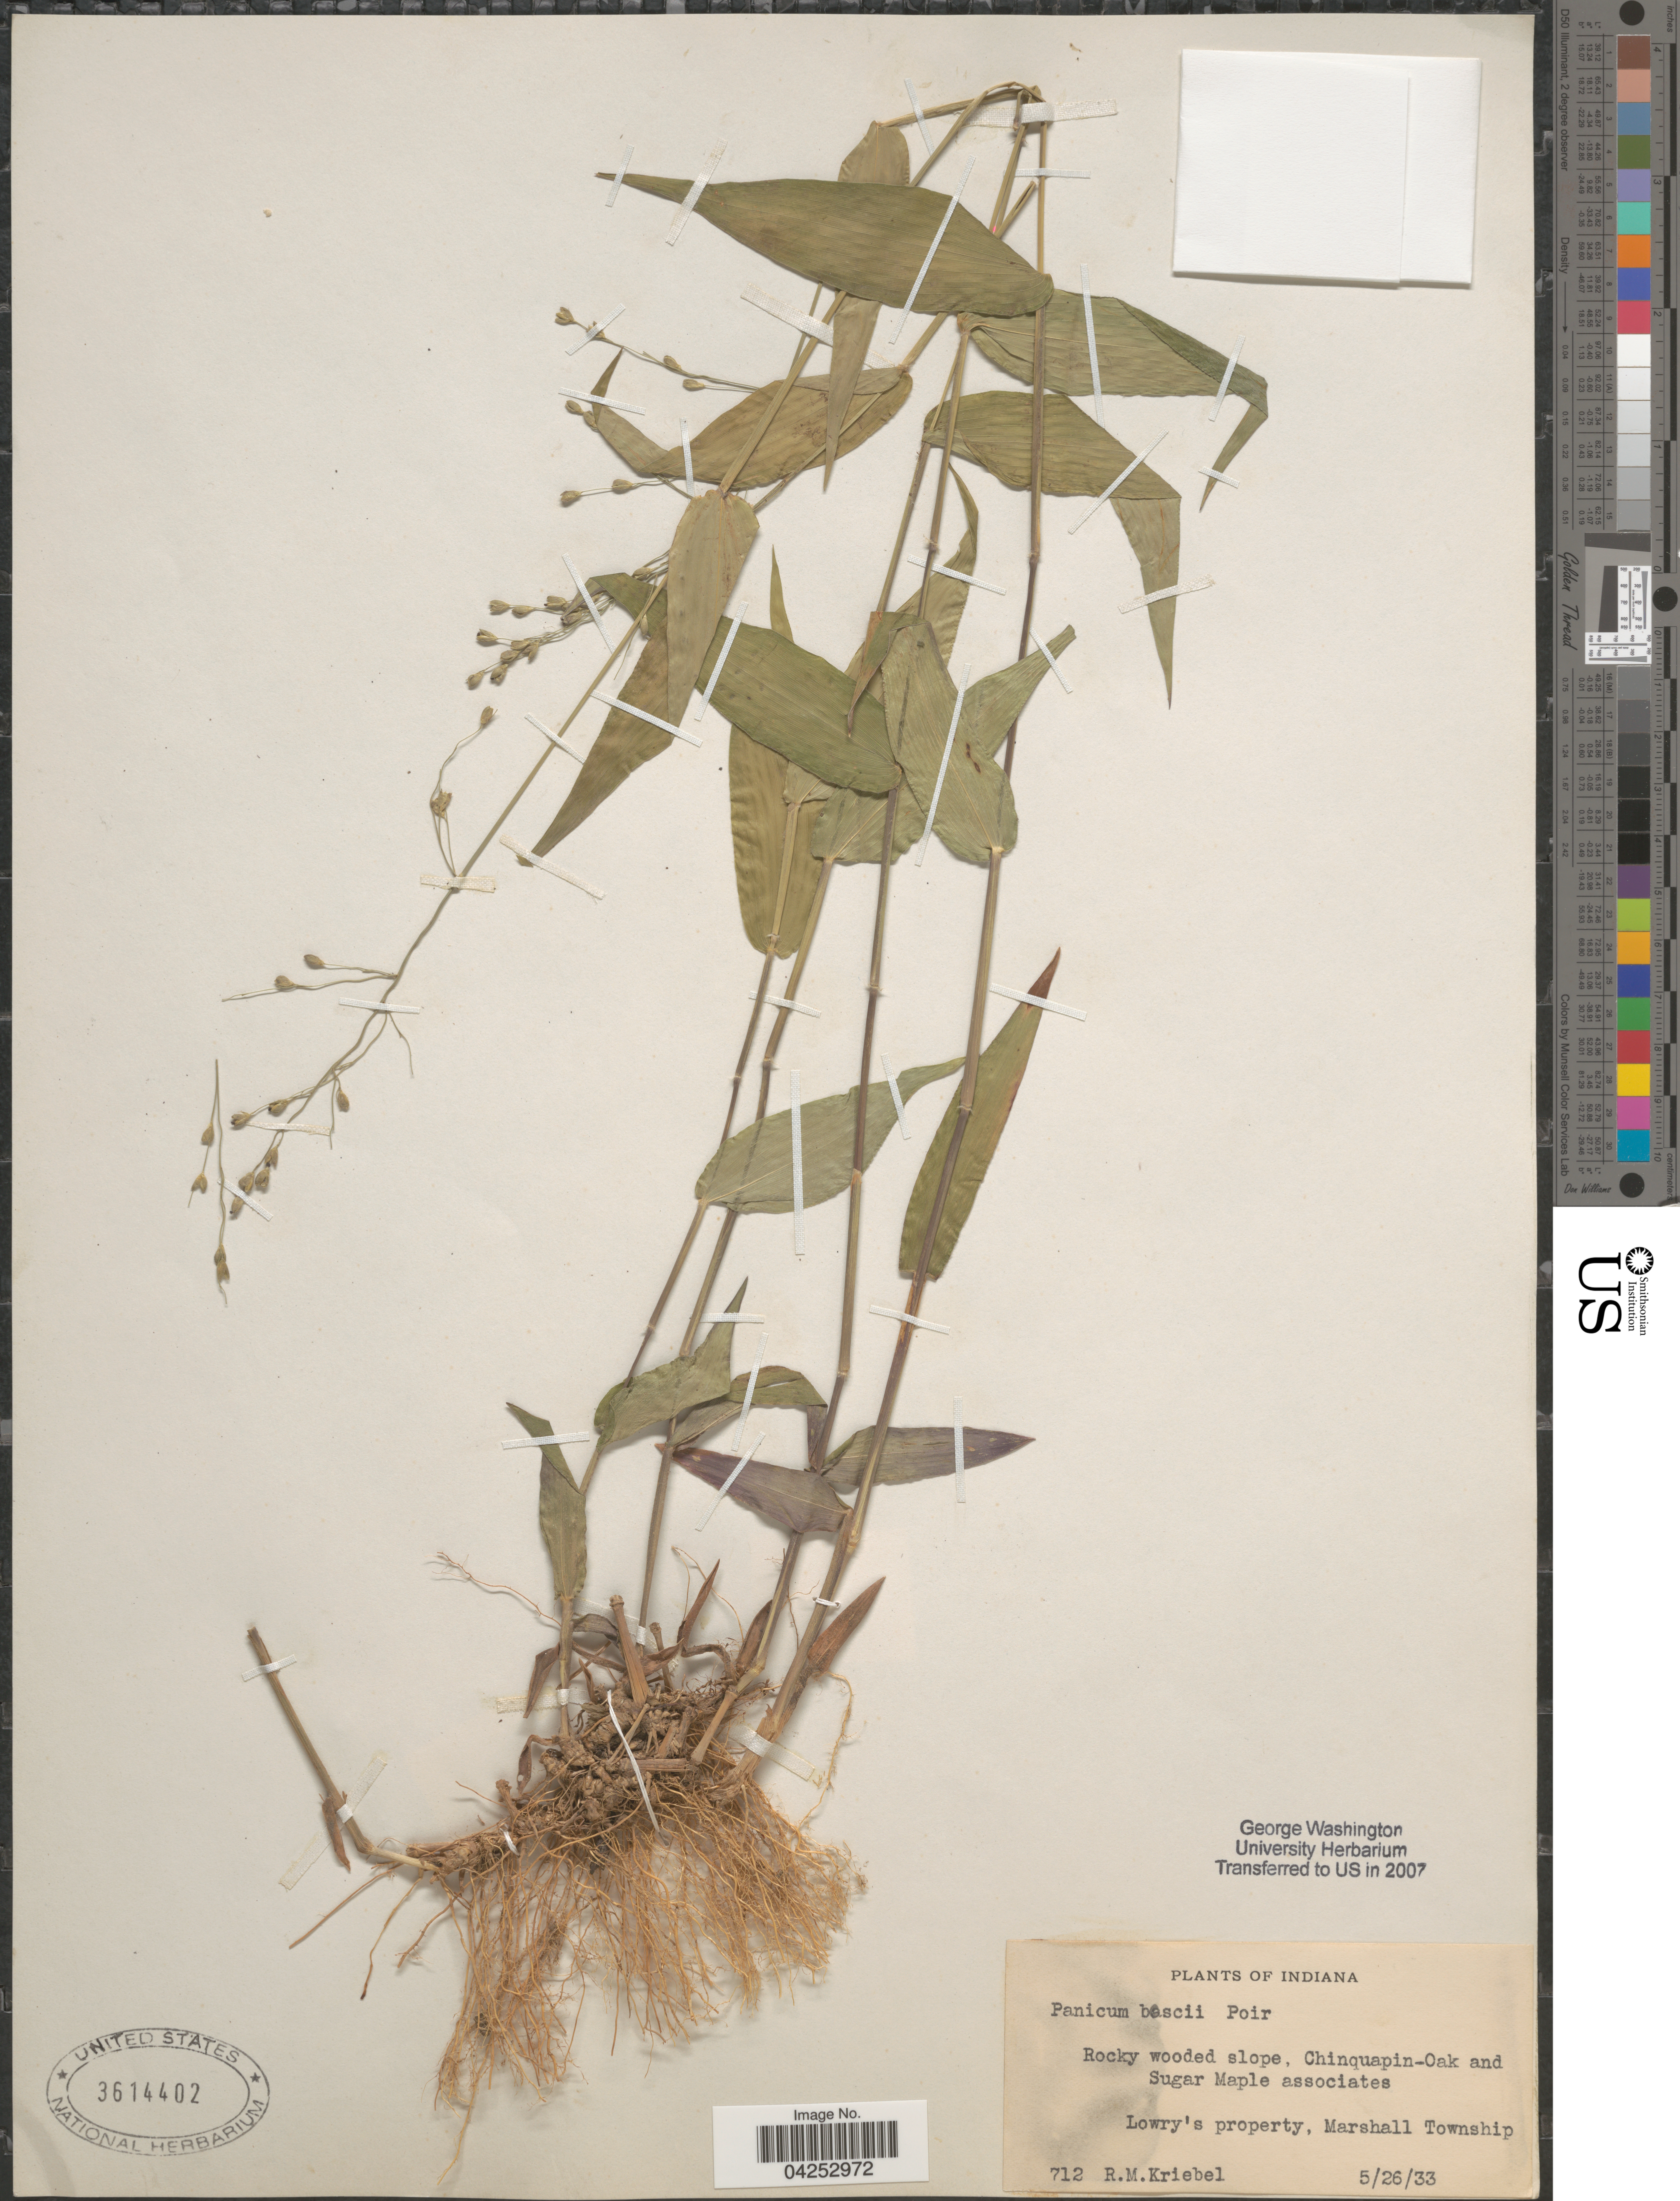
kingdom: Plantae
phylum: Tracheophyta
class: Liliopsida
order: Poales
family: Poaceae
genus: Dichanthelium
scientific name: Dichanthelium boscii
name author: (Poir.) Gould & C.A. Clark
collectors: R. M. Kriebel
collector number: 712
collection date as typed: Transcribed d/m/y: 26/5/33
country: United States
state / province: Indiana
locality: Rocky wooded slope, Chinquapin-Oak and Sugar Maple associates. Lowry's property, Marshall Township.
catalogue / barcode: US 3614402